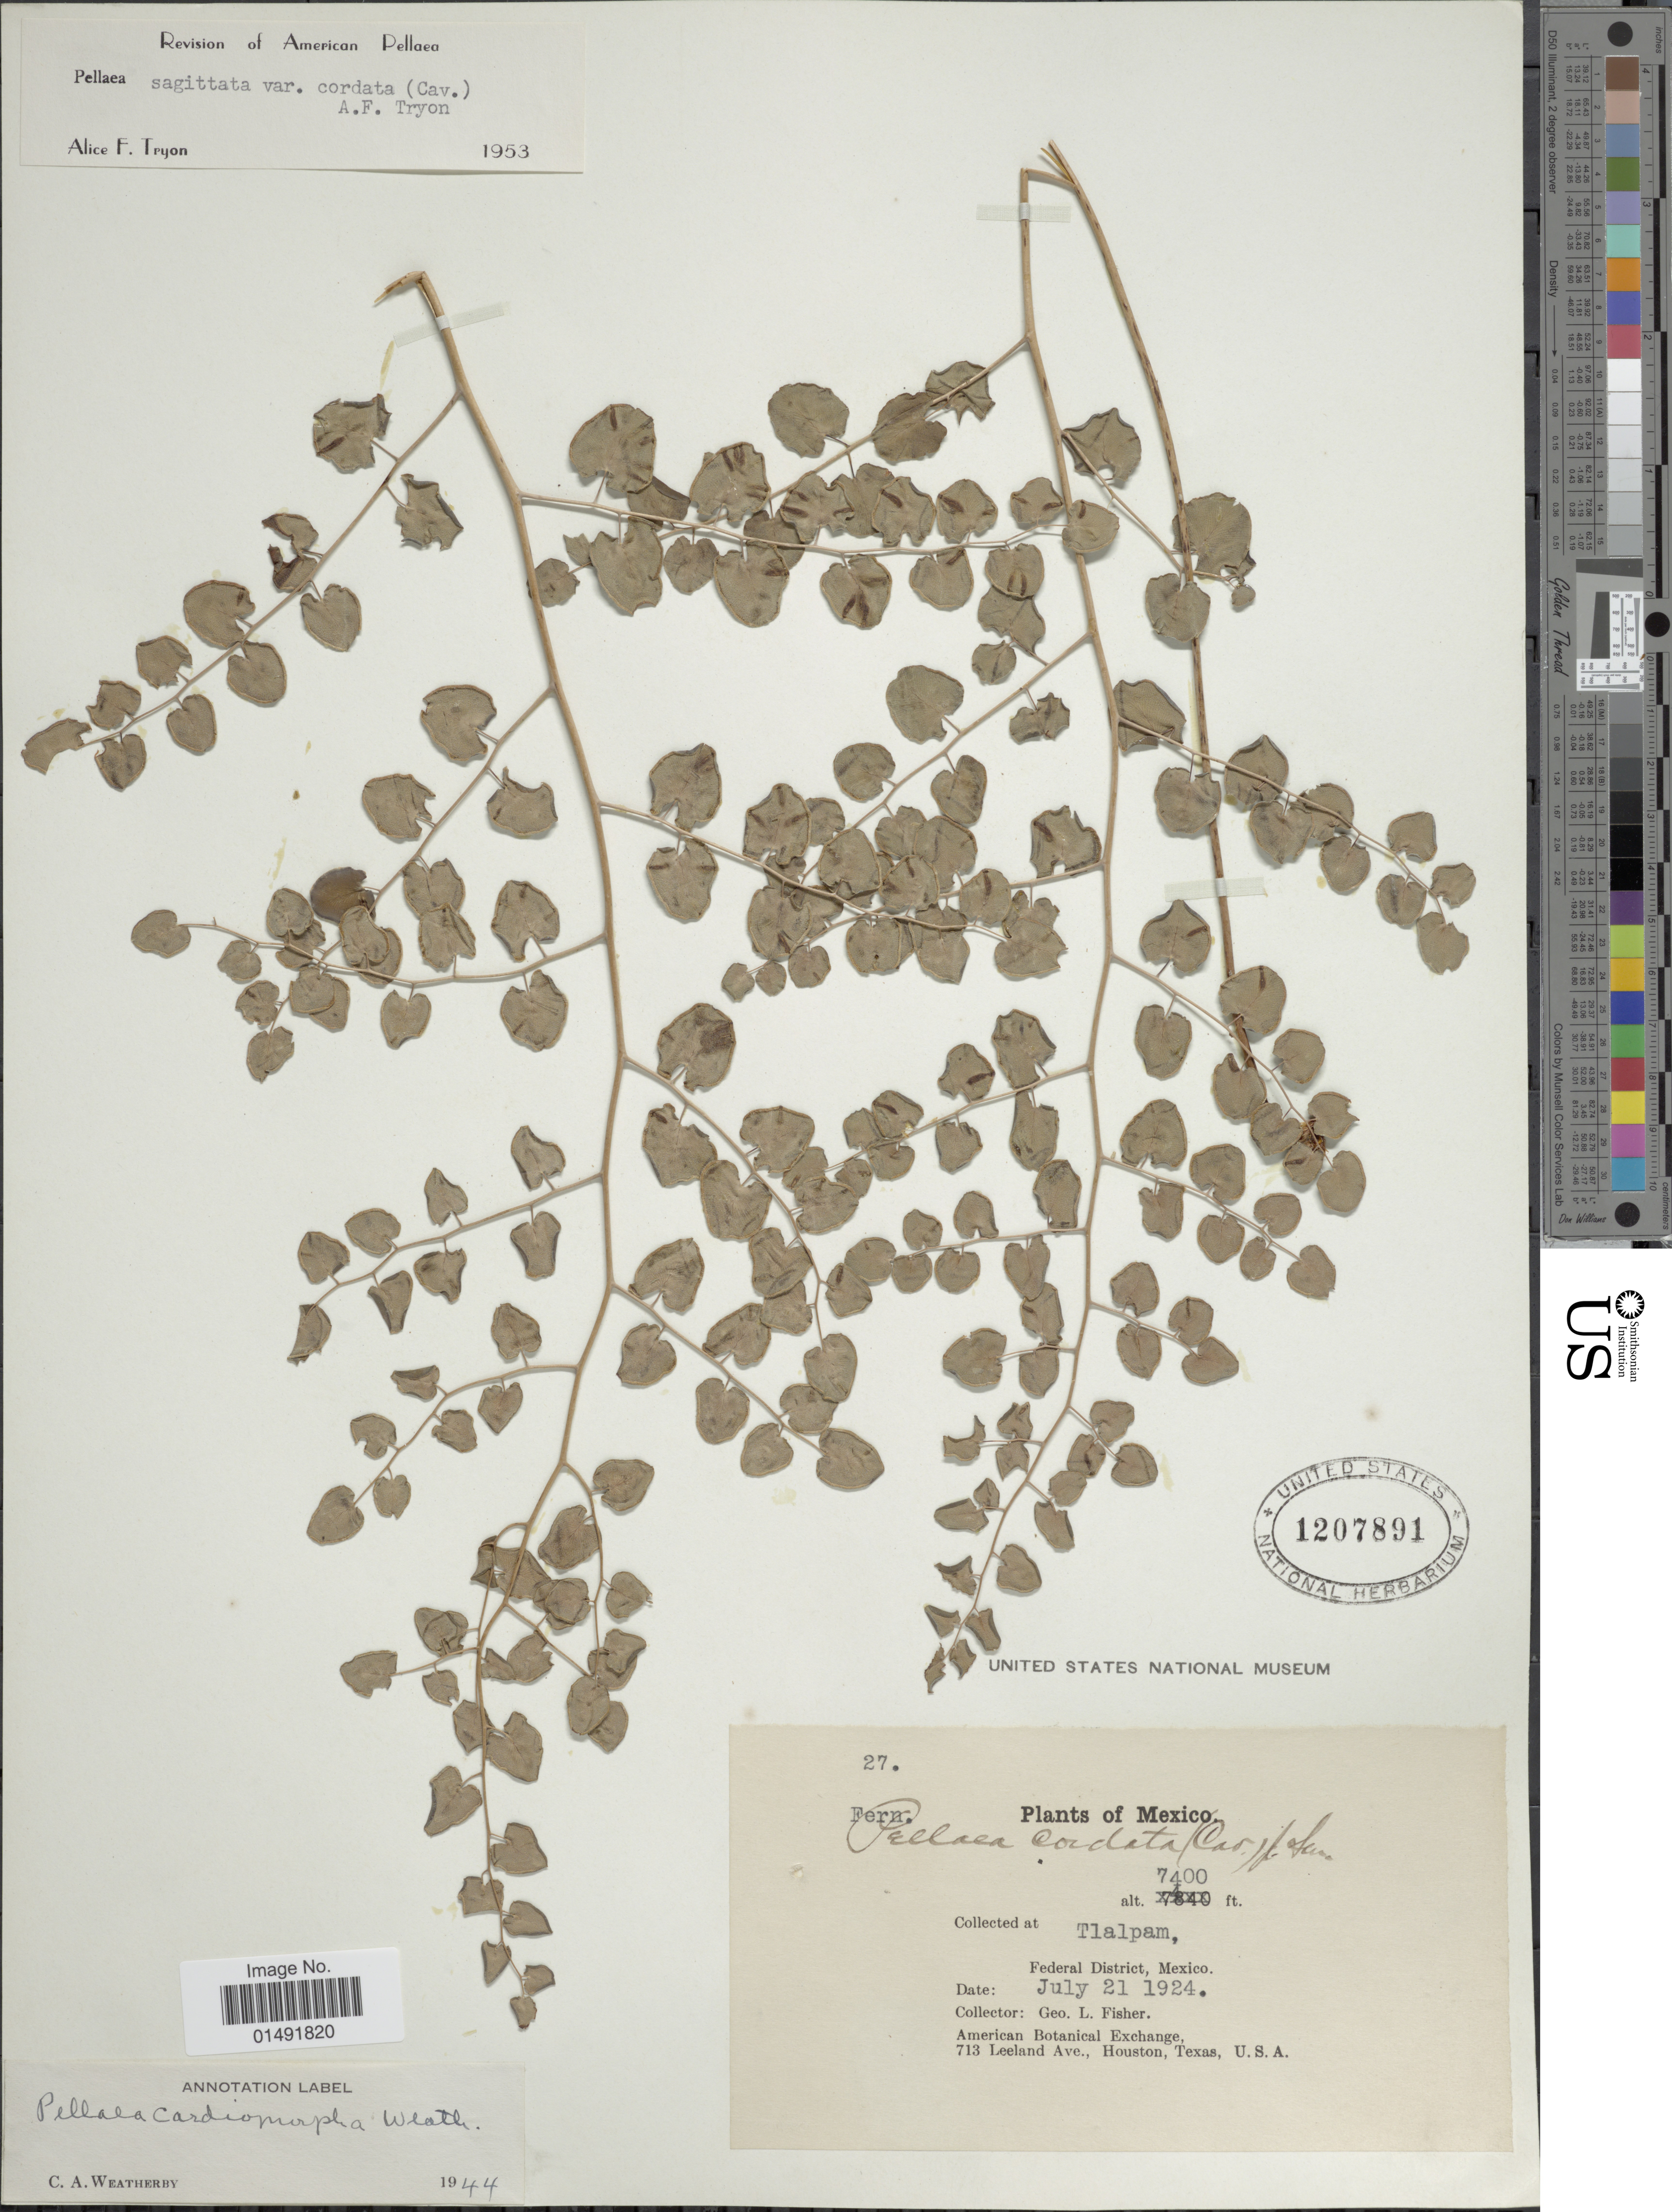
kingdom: Plantae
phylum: Tracheophyta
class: Polypodiopsida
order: Polypodiales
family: Pteridaceae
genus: Pellaea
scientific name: Pellaea cordifolia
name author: (Sessé) A.R. Sm.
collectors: G. L. Fisher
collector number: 27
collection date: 1924-07-21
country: Mexico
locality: Tlalpam, Federal District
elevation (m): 2256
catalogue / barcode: US 1207891